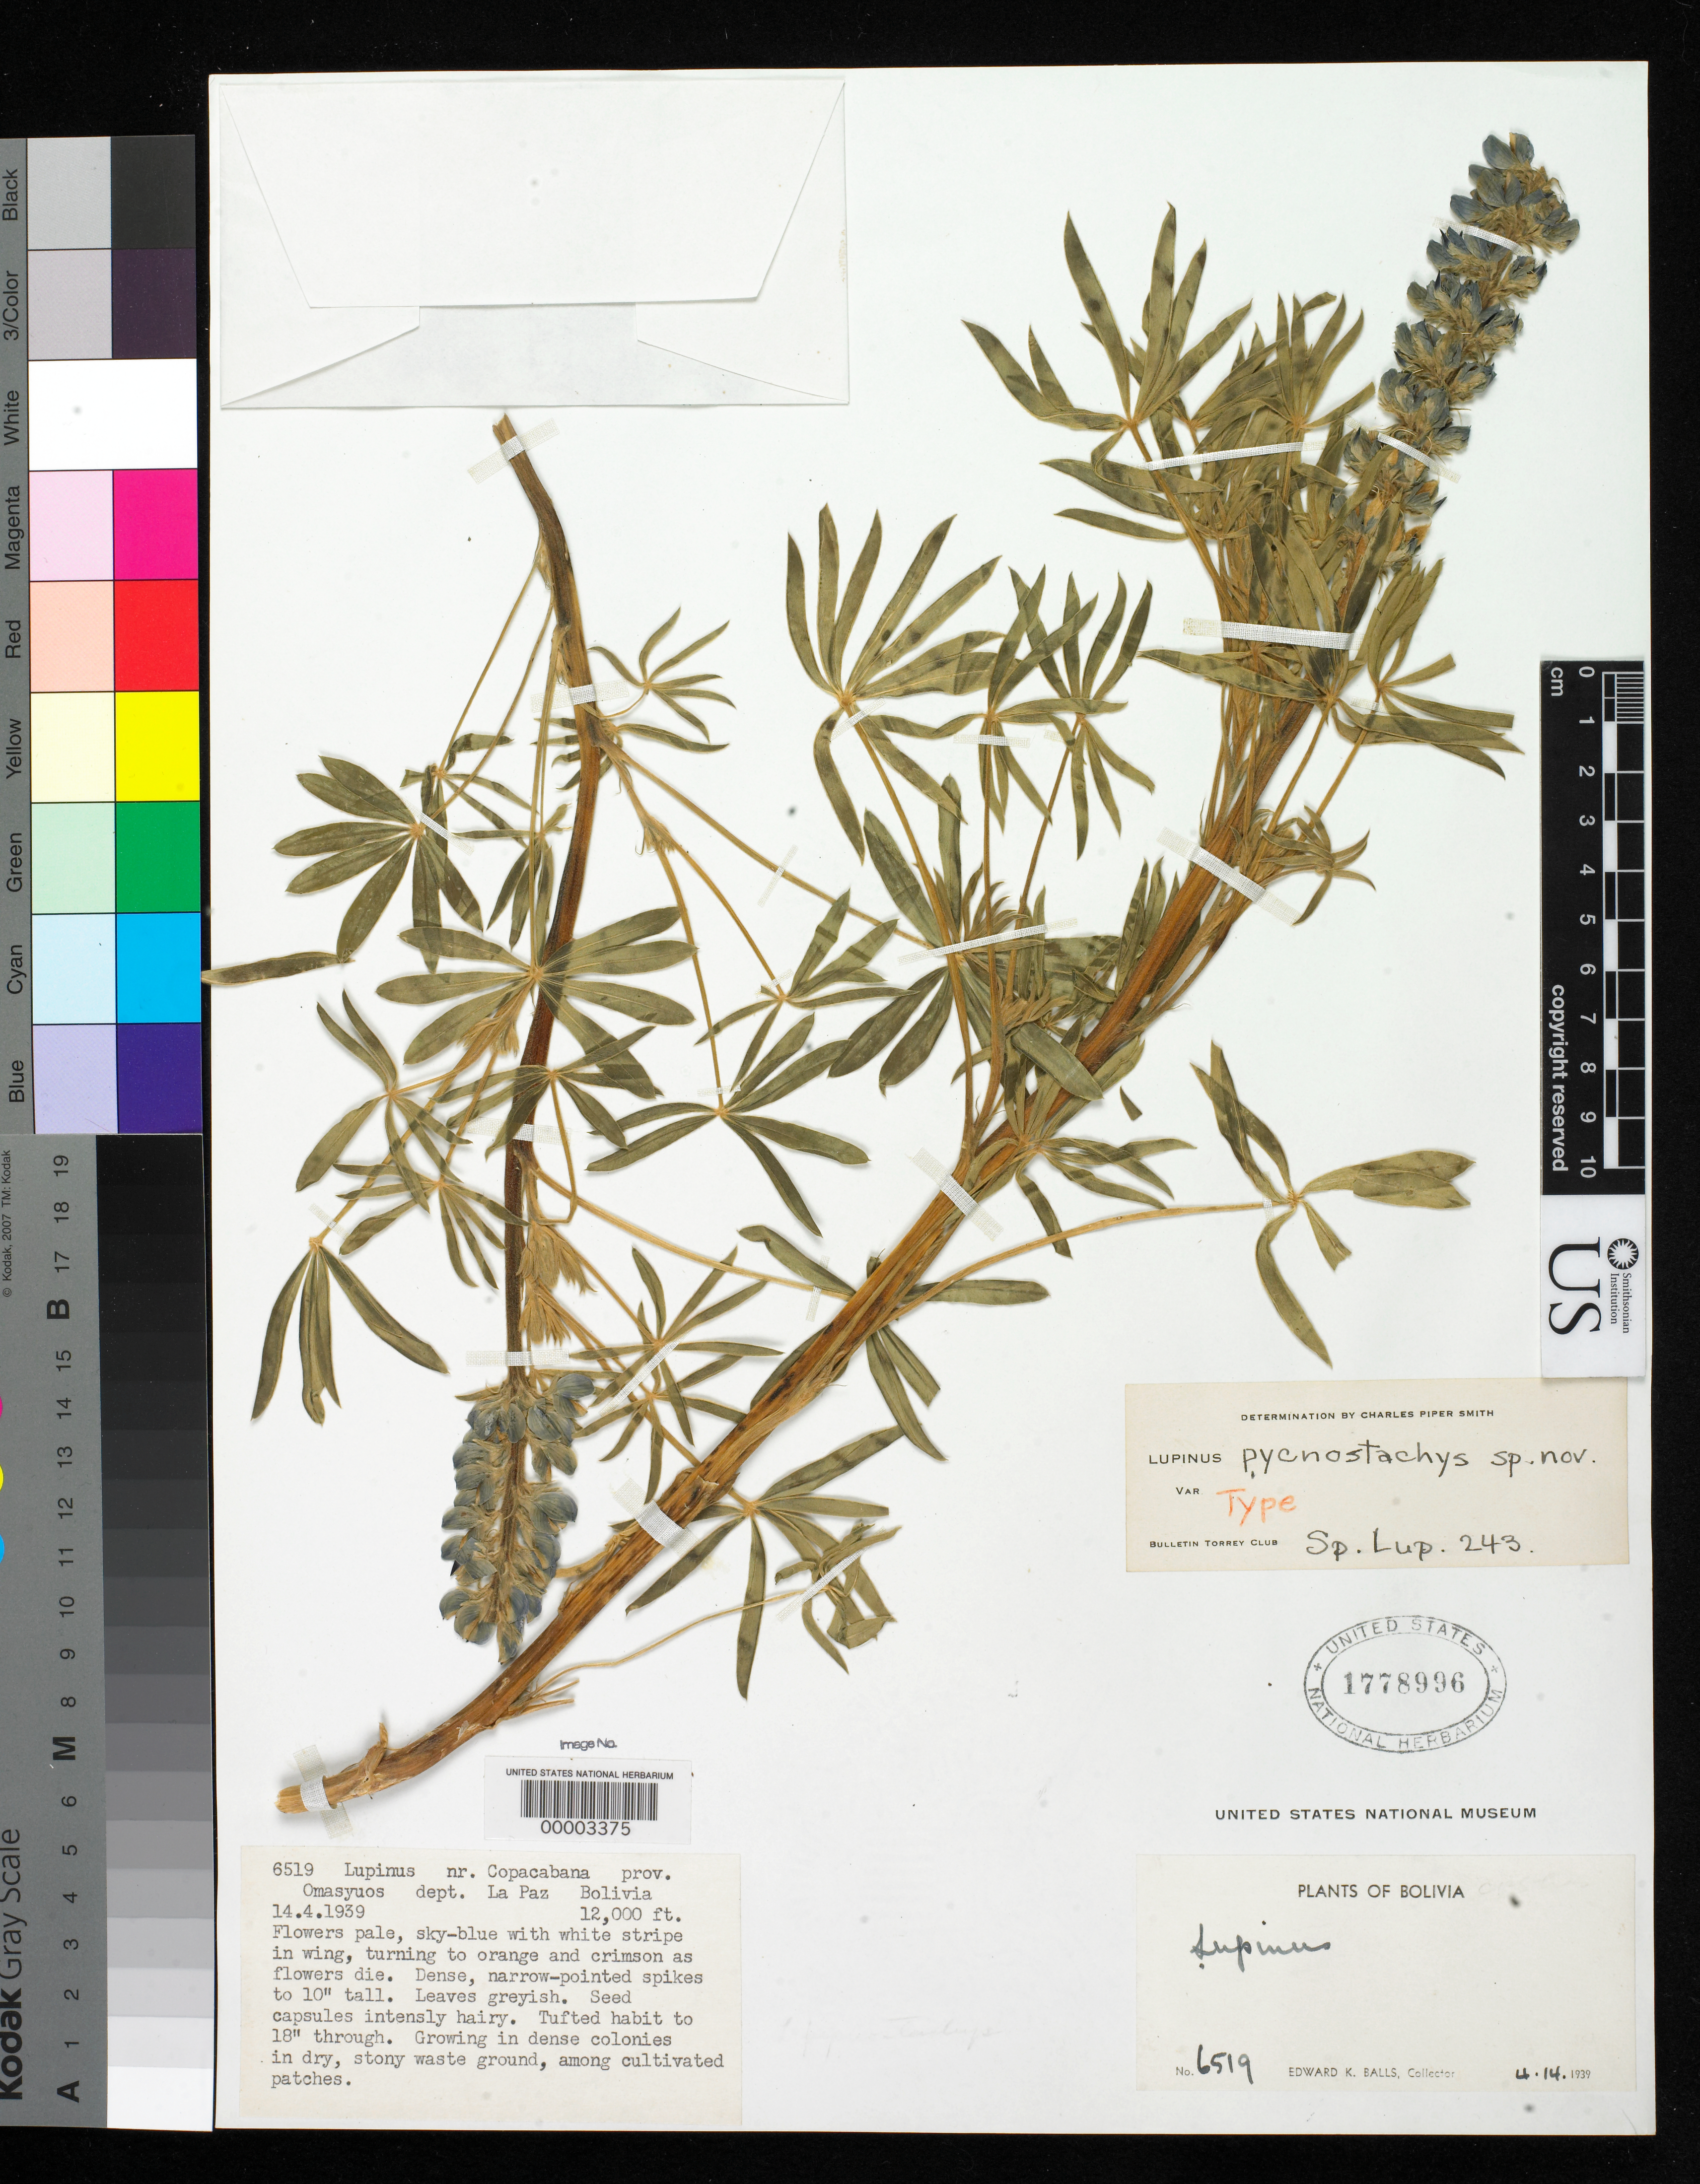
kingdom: Plantae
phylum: Tracheophyta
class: Magnoliopsida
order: Fabales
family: Fabaceae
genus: Lupinus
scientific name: Lupinus pycnostachys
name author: C.P. Sm.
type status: Holotype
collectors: E. K. Balls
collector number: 6519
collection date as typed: Apr 1939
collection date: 1939-04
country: Bolivia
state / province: La Paz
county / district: Omasyuos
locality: Near Copacabana.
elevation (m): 3658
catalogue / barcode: US 1778996